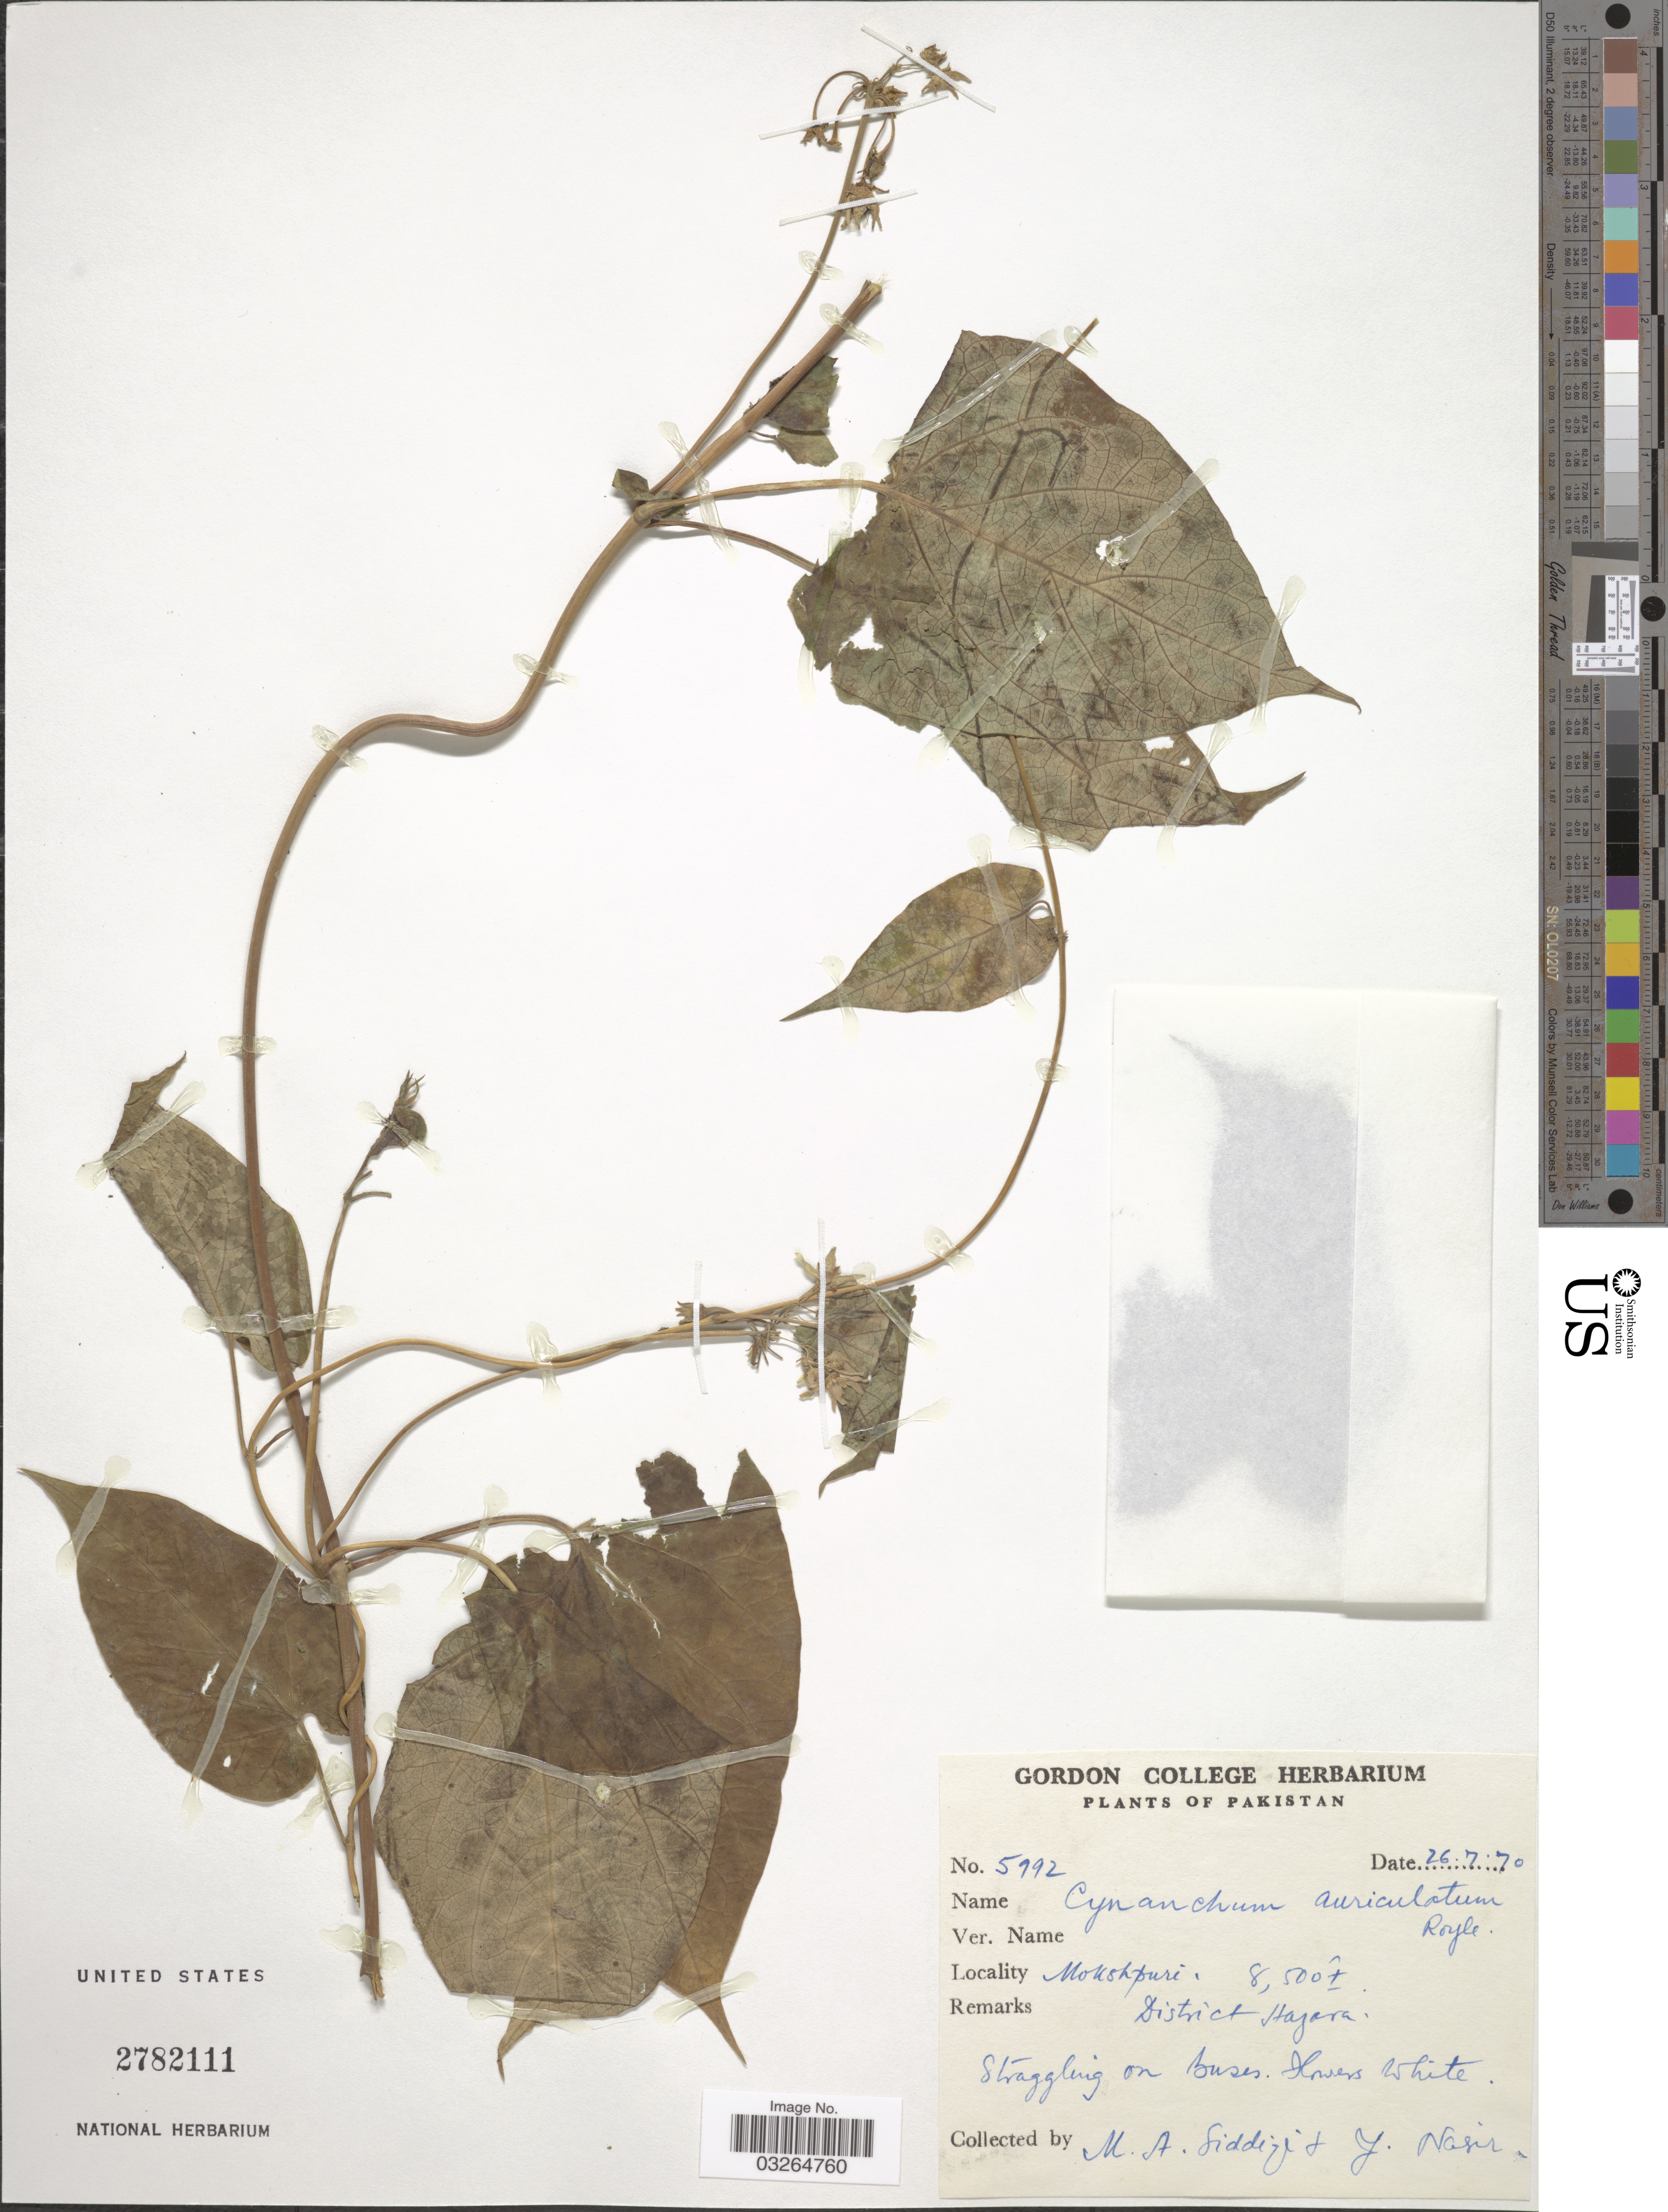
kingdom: Plantae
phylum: Tracheophyta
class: Magnoliopsida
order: Gentianales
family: Apocynaceae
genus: Cynanchum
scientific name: Cynanchum auriculatum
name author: Royle ex Wight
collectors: M. Siddiqi & Y. Nasir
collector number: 5992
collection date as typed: Transcribed d/m/y: 26/7/70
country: Pakistan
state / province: Khyber Pakhtunkhwa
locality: Mokshpuri District Hazara.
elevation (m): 2591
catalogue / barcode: US 2782111